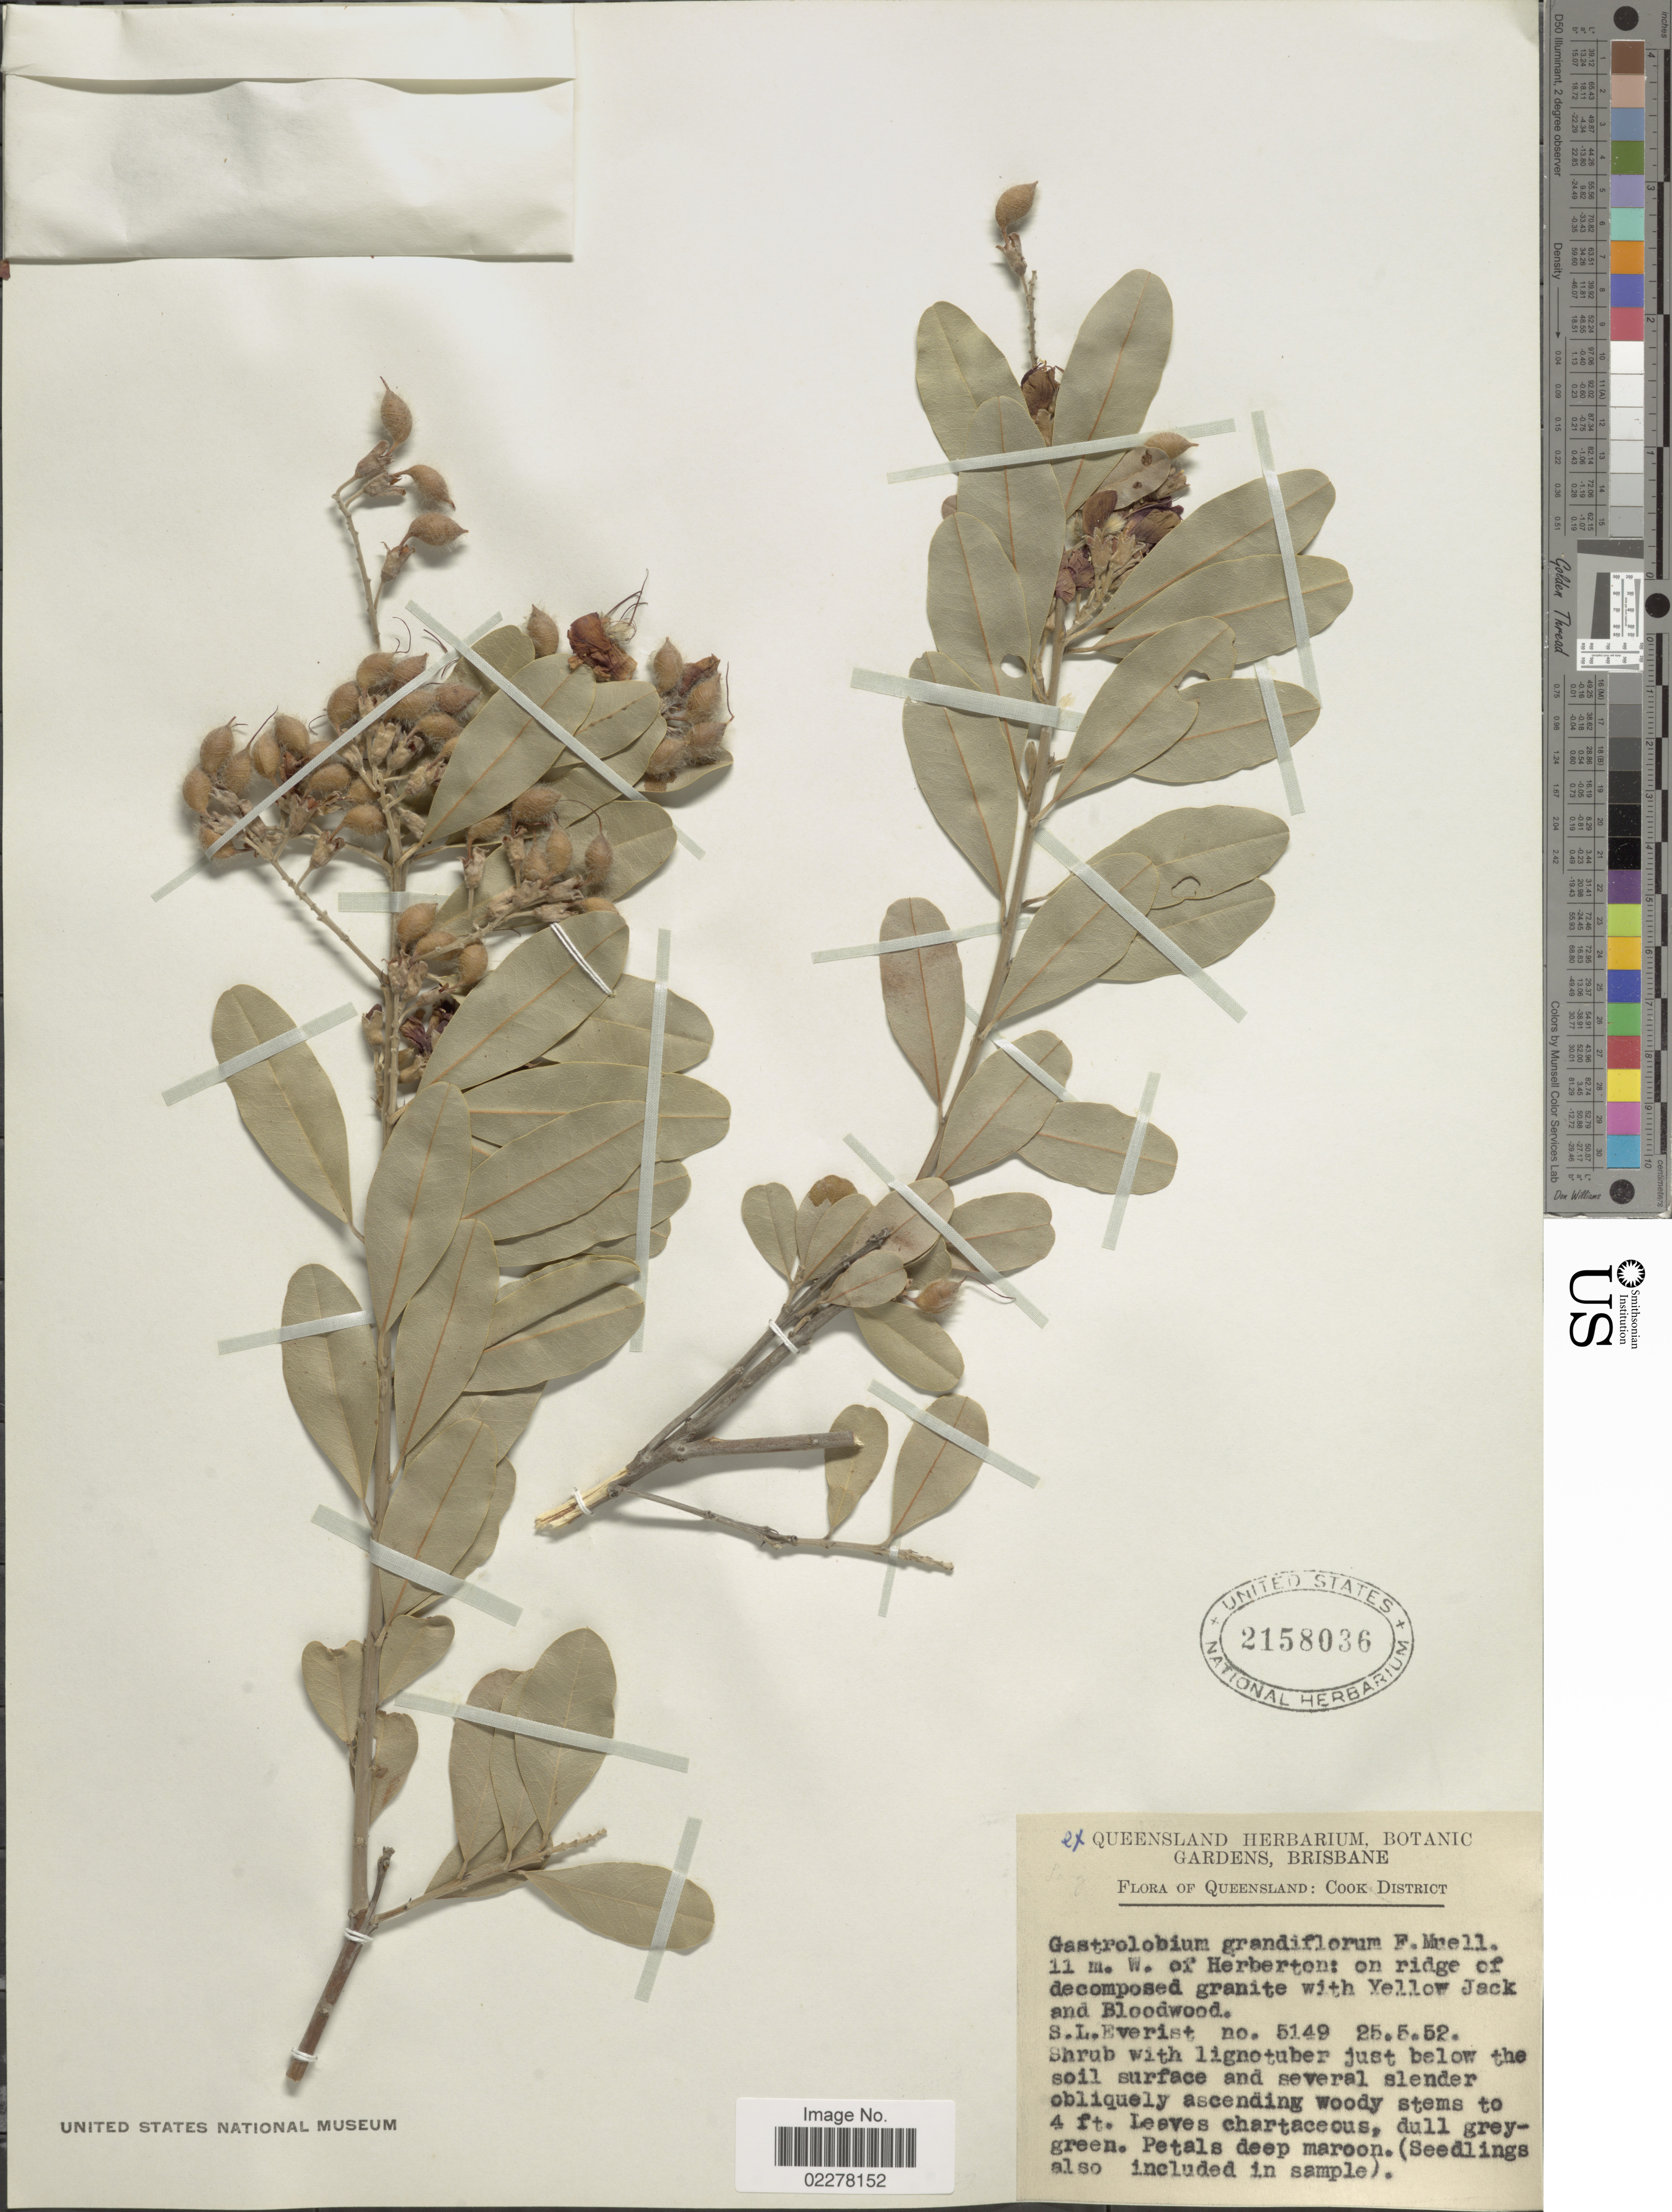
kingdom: Plantae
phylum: Tracheophyta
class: Magnoliopsida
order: Fabales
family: Fabaceae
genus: Gastrolobium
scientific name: Gastrolobium grandiflorum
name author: F. Muell.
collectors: S. Everist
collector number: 5149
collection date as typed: Transcribed d/m/y: 25/5/52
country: Australia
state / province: Queensland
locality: Cook District. 11 m. W. of Herberton: on ridge of decomposed granite.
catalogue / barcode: US 2158036